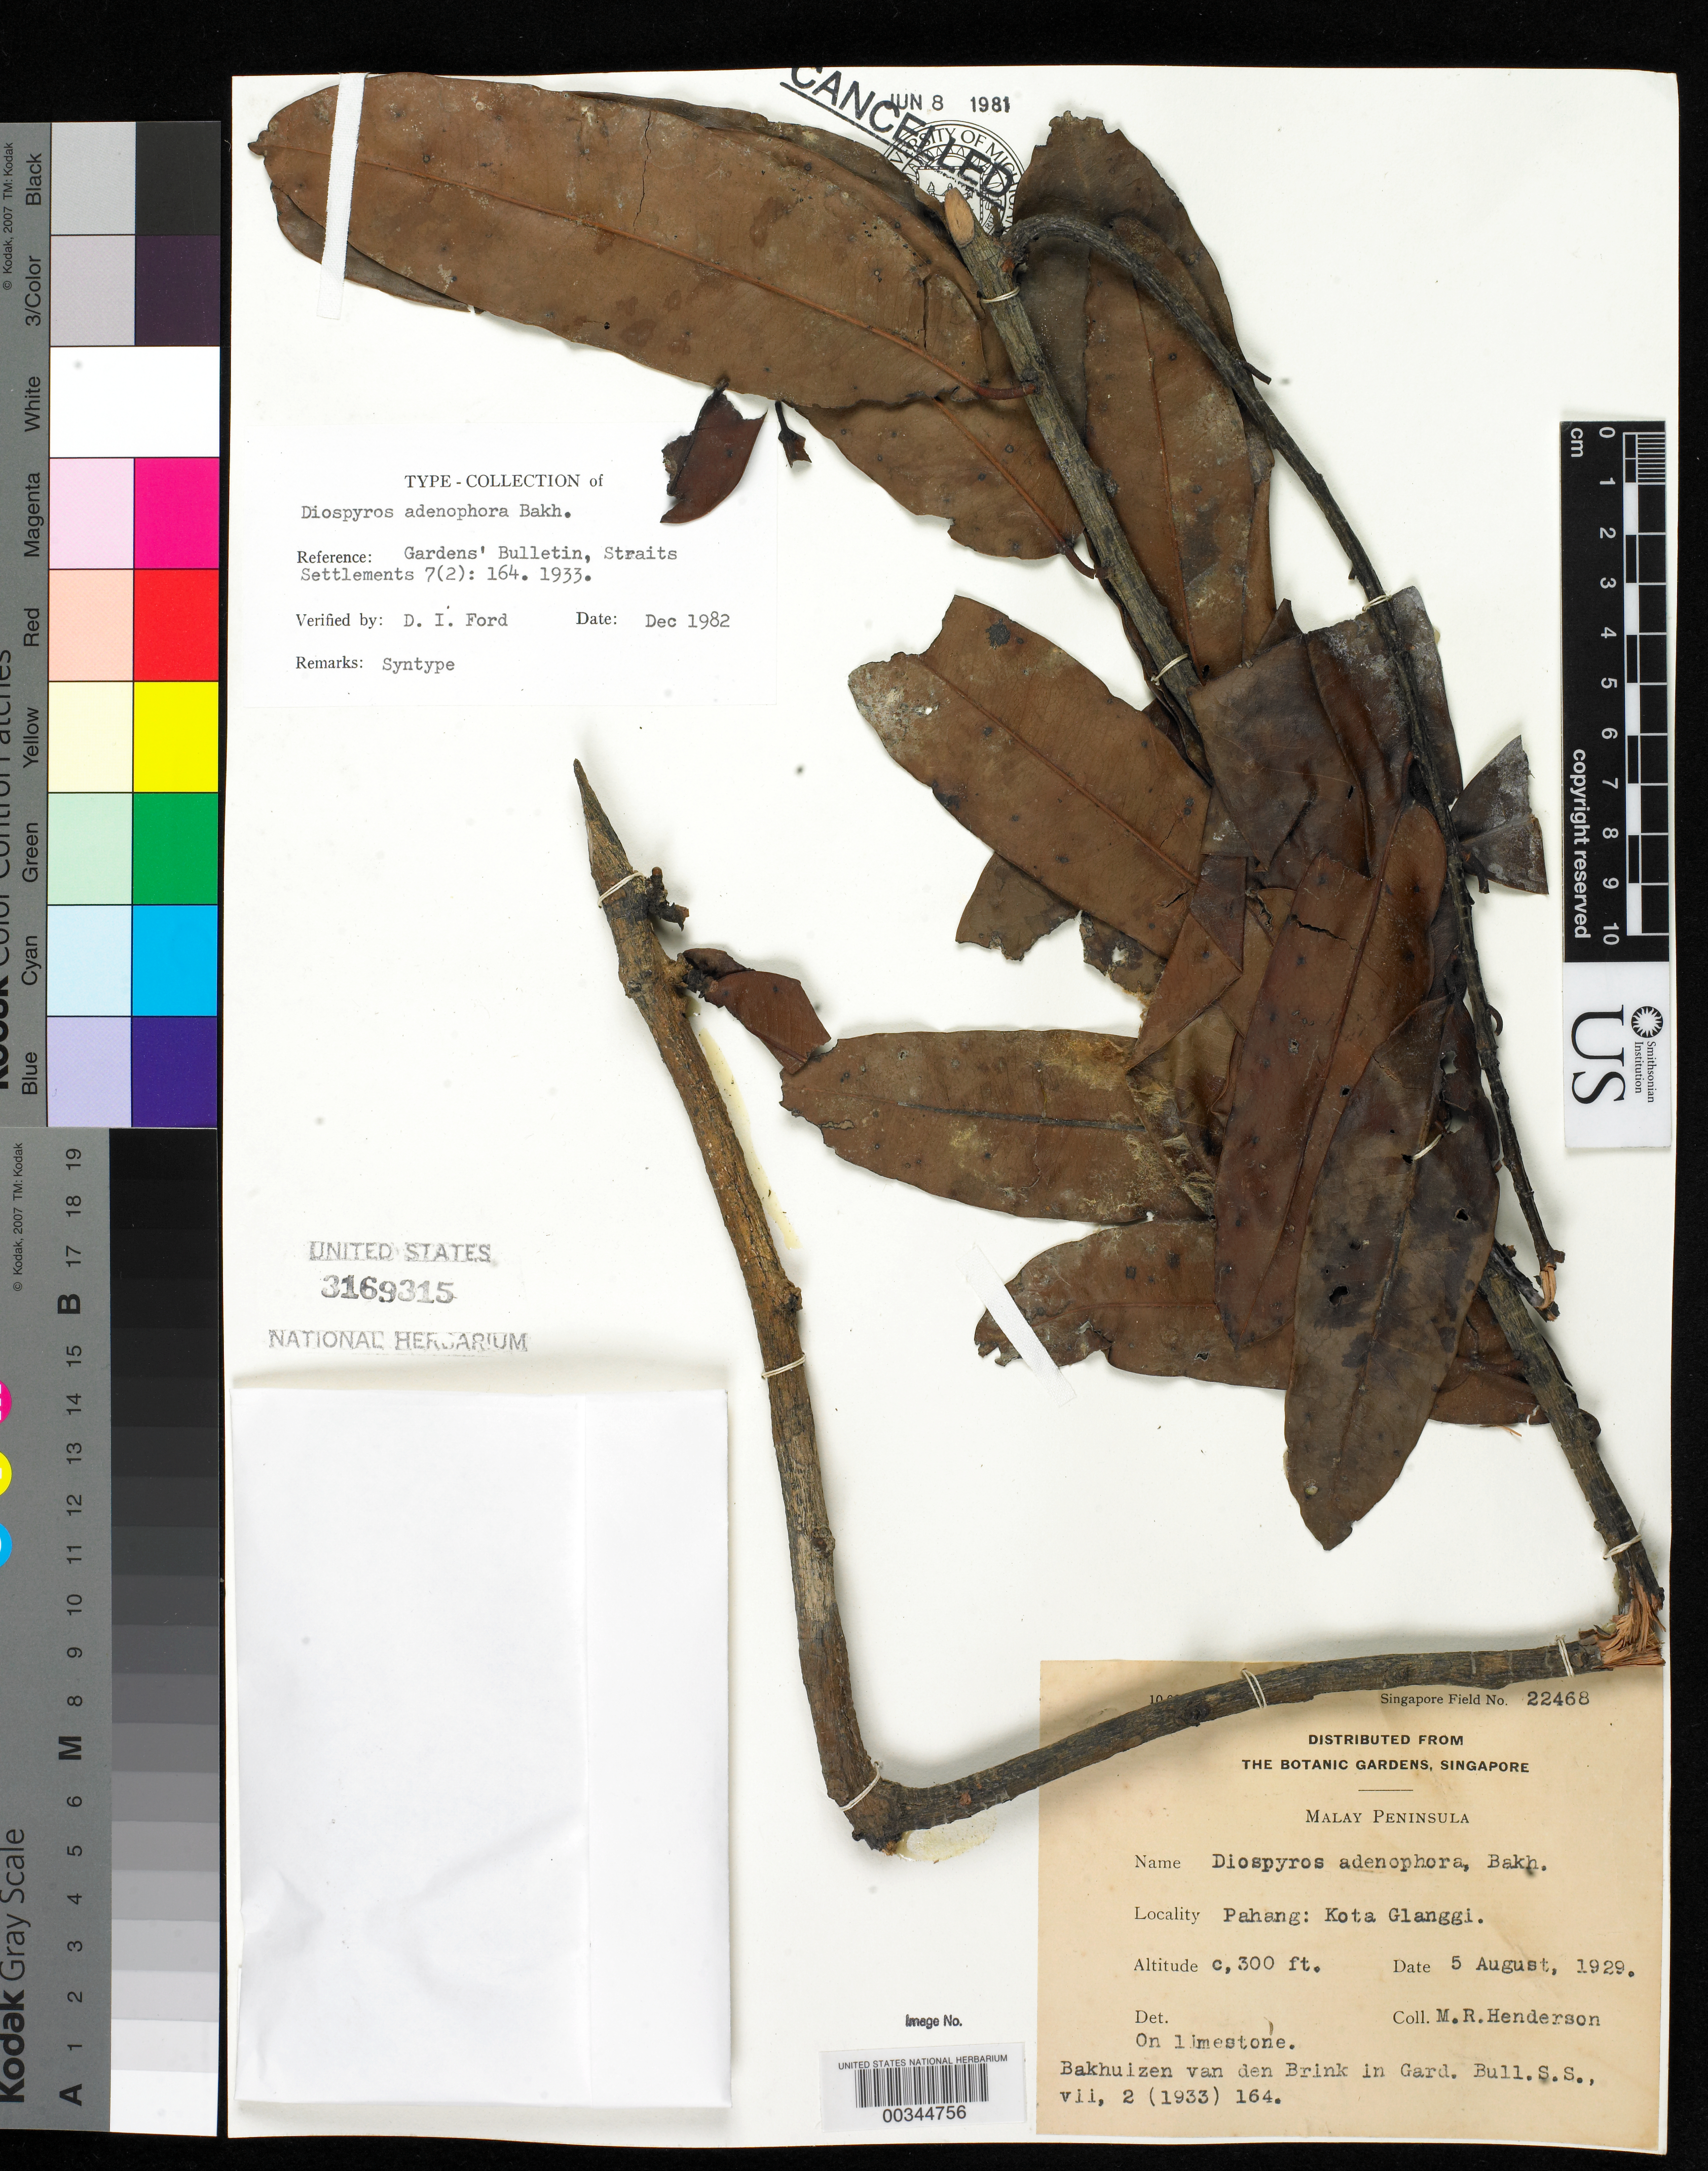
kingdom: Plantae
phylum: Tracheophyta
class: Magnoliopsida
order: Ericales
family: Ebenaceae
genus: Diospyros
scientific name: Diospyros adenophora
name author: Bakh.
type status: Syntype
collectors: M. Henderson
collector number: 22468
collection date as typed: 05 Aug 1929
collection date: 1929-08-05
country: Malaysia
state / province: Pahang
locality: Kota Glanggi. [Malay Peninsula]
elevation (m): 91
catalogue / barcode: US 3169315